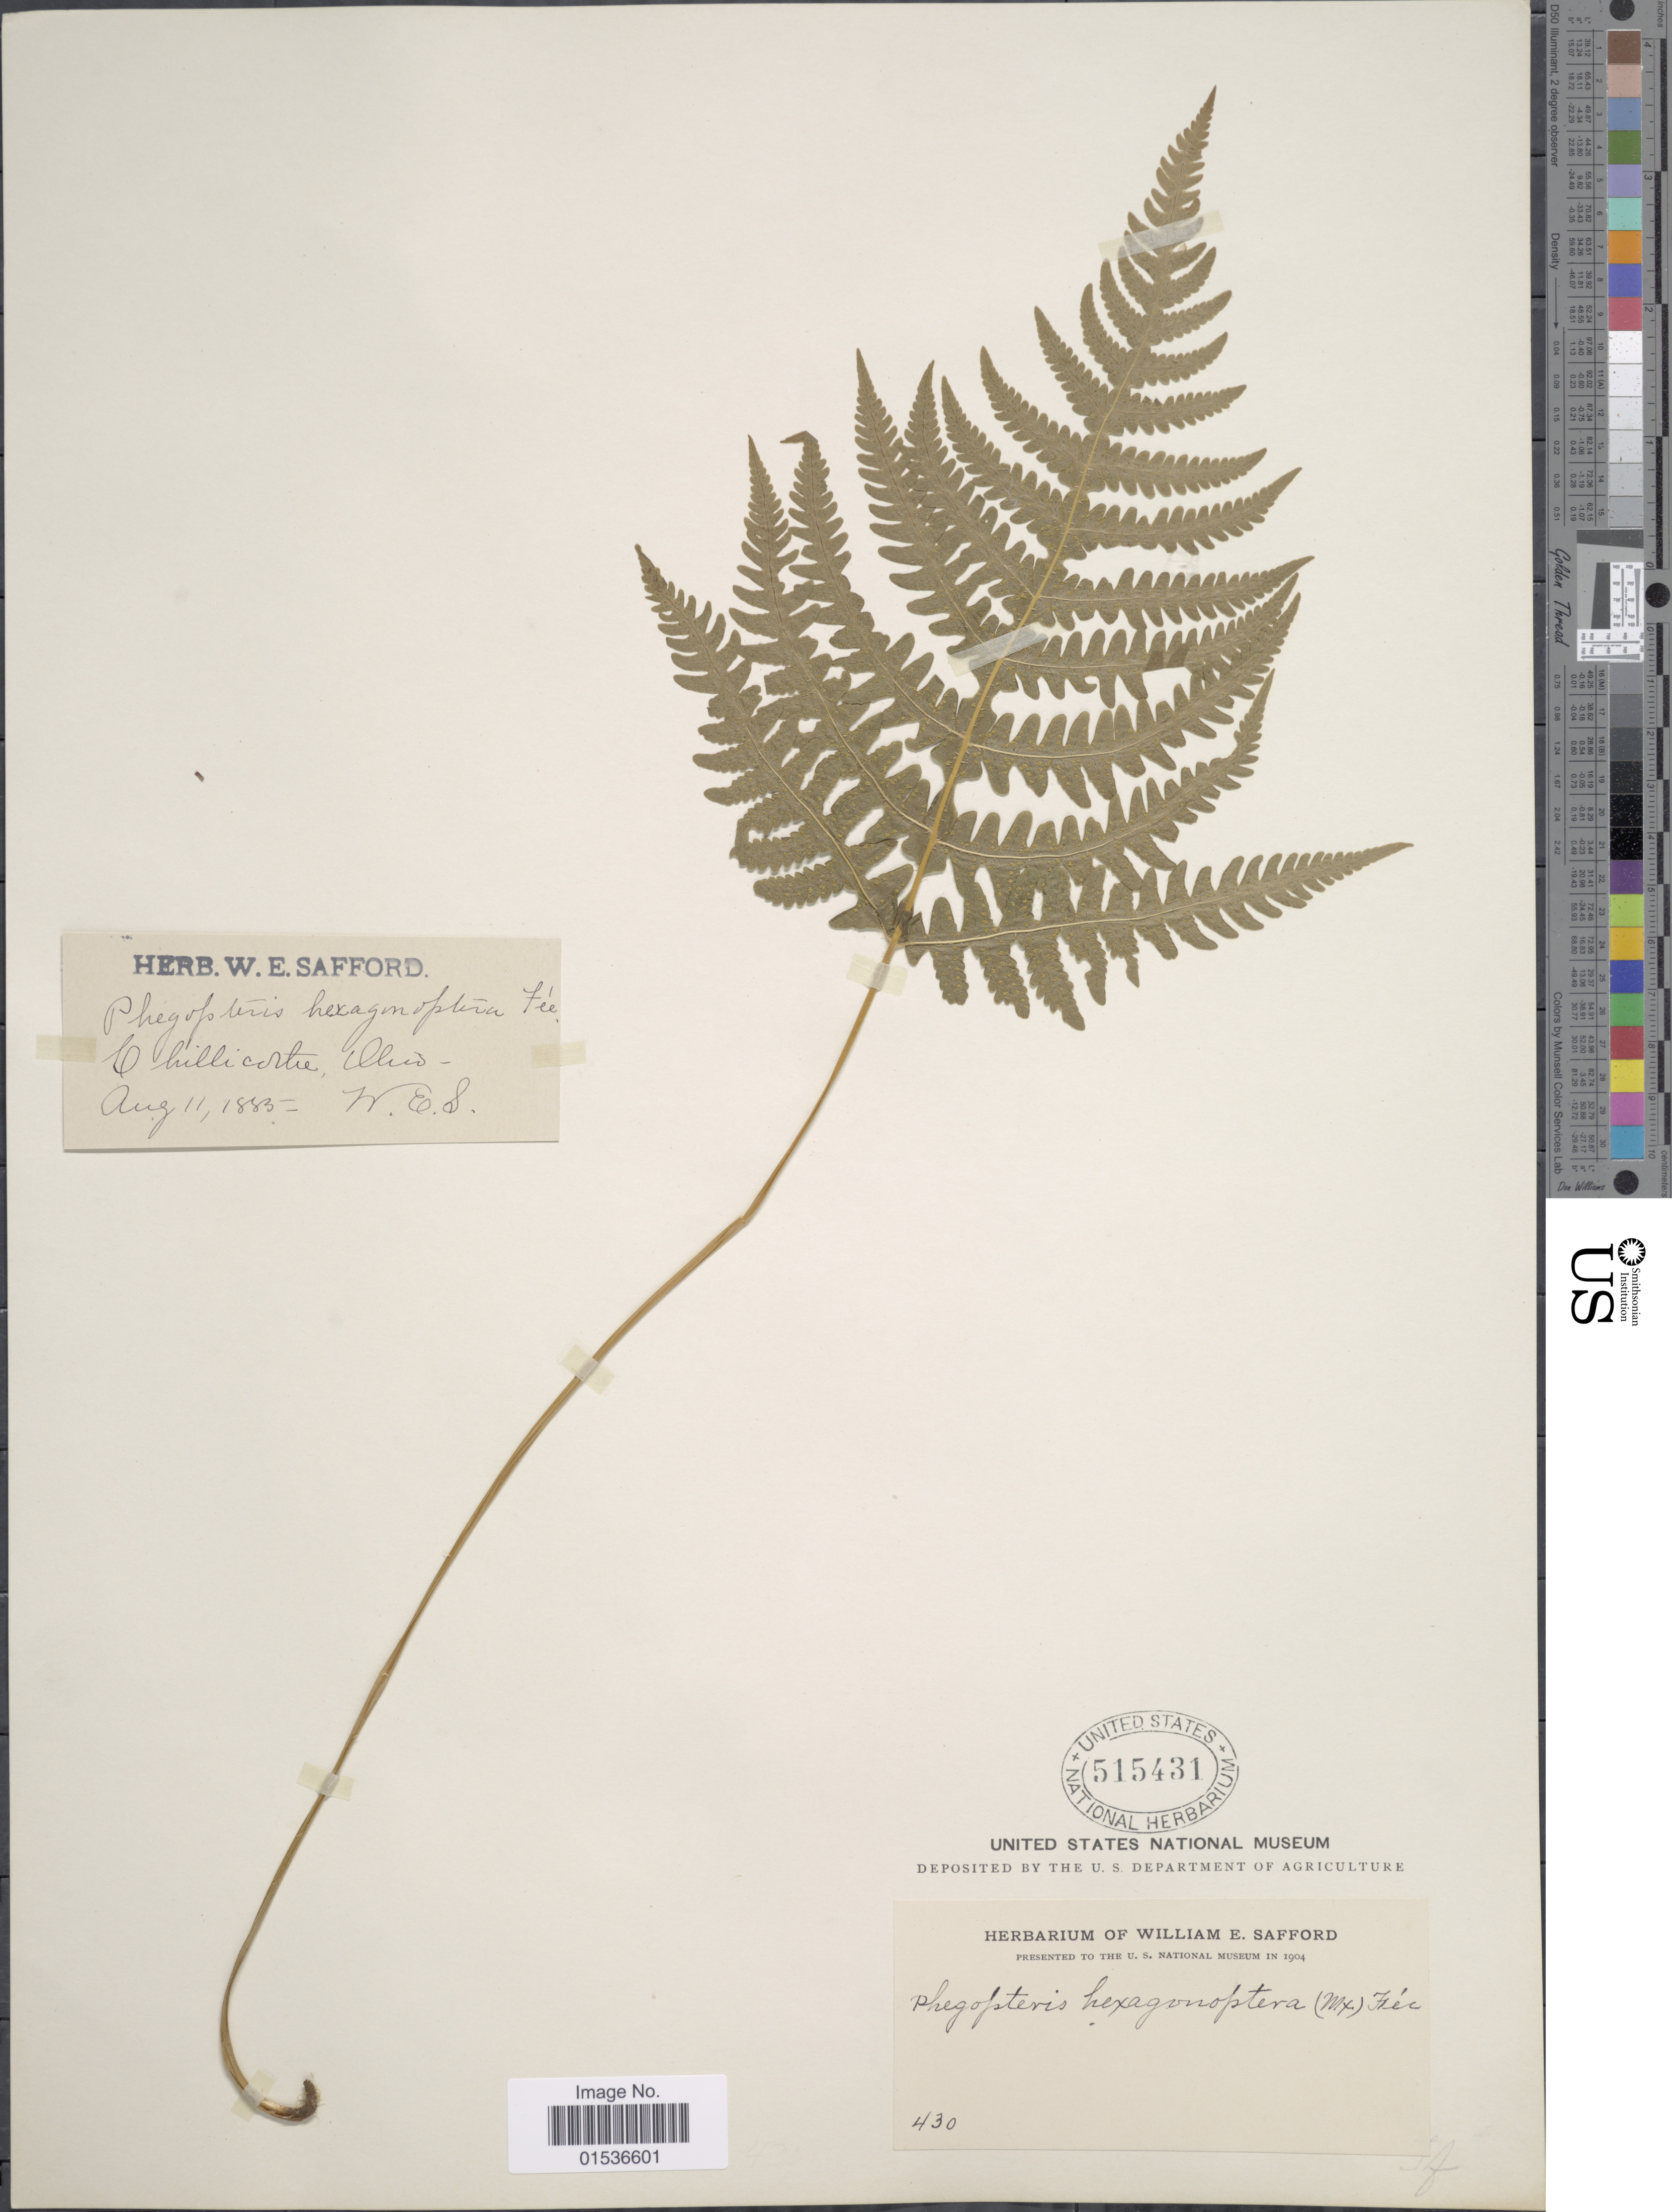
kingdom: Plantae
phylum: Tracheophyta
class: Polypodiopsida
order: Polypodiales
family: Thelypteridaceae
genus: Phegopteris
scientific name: Phegopteris hexagonoptera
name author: (Michx.) Fée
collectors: W. E. Safford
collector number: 430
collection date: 1883-08-11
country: United States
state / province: Ohio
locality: Chillicothe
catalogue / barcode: US 515431